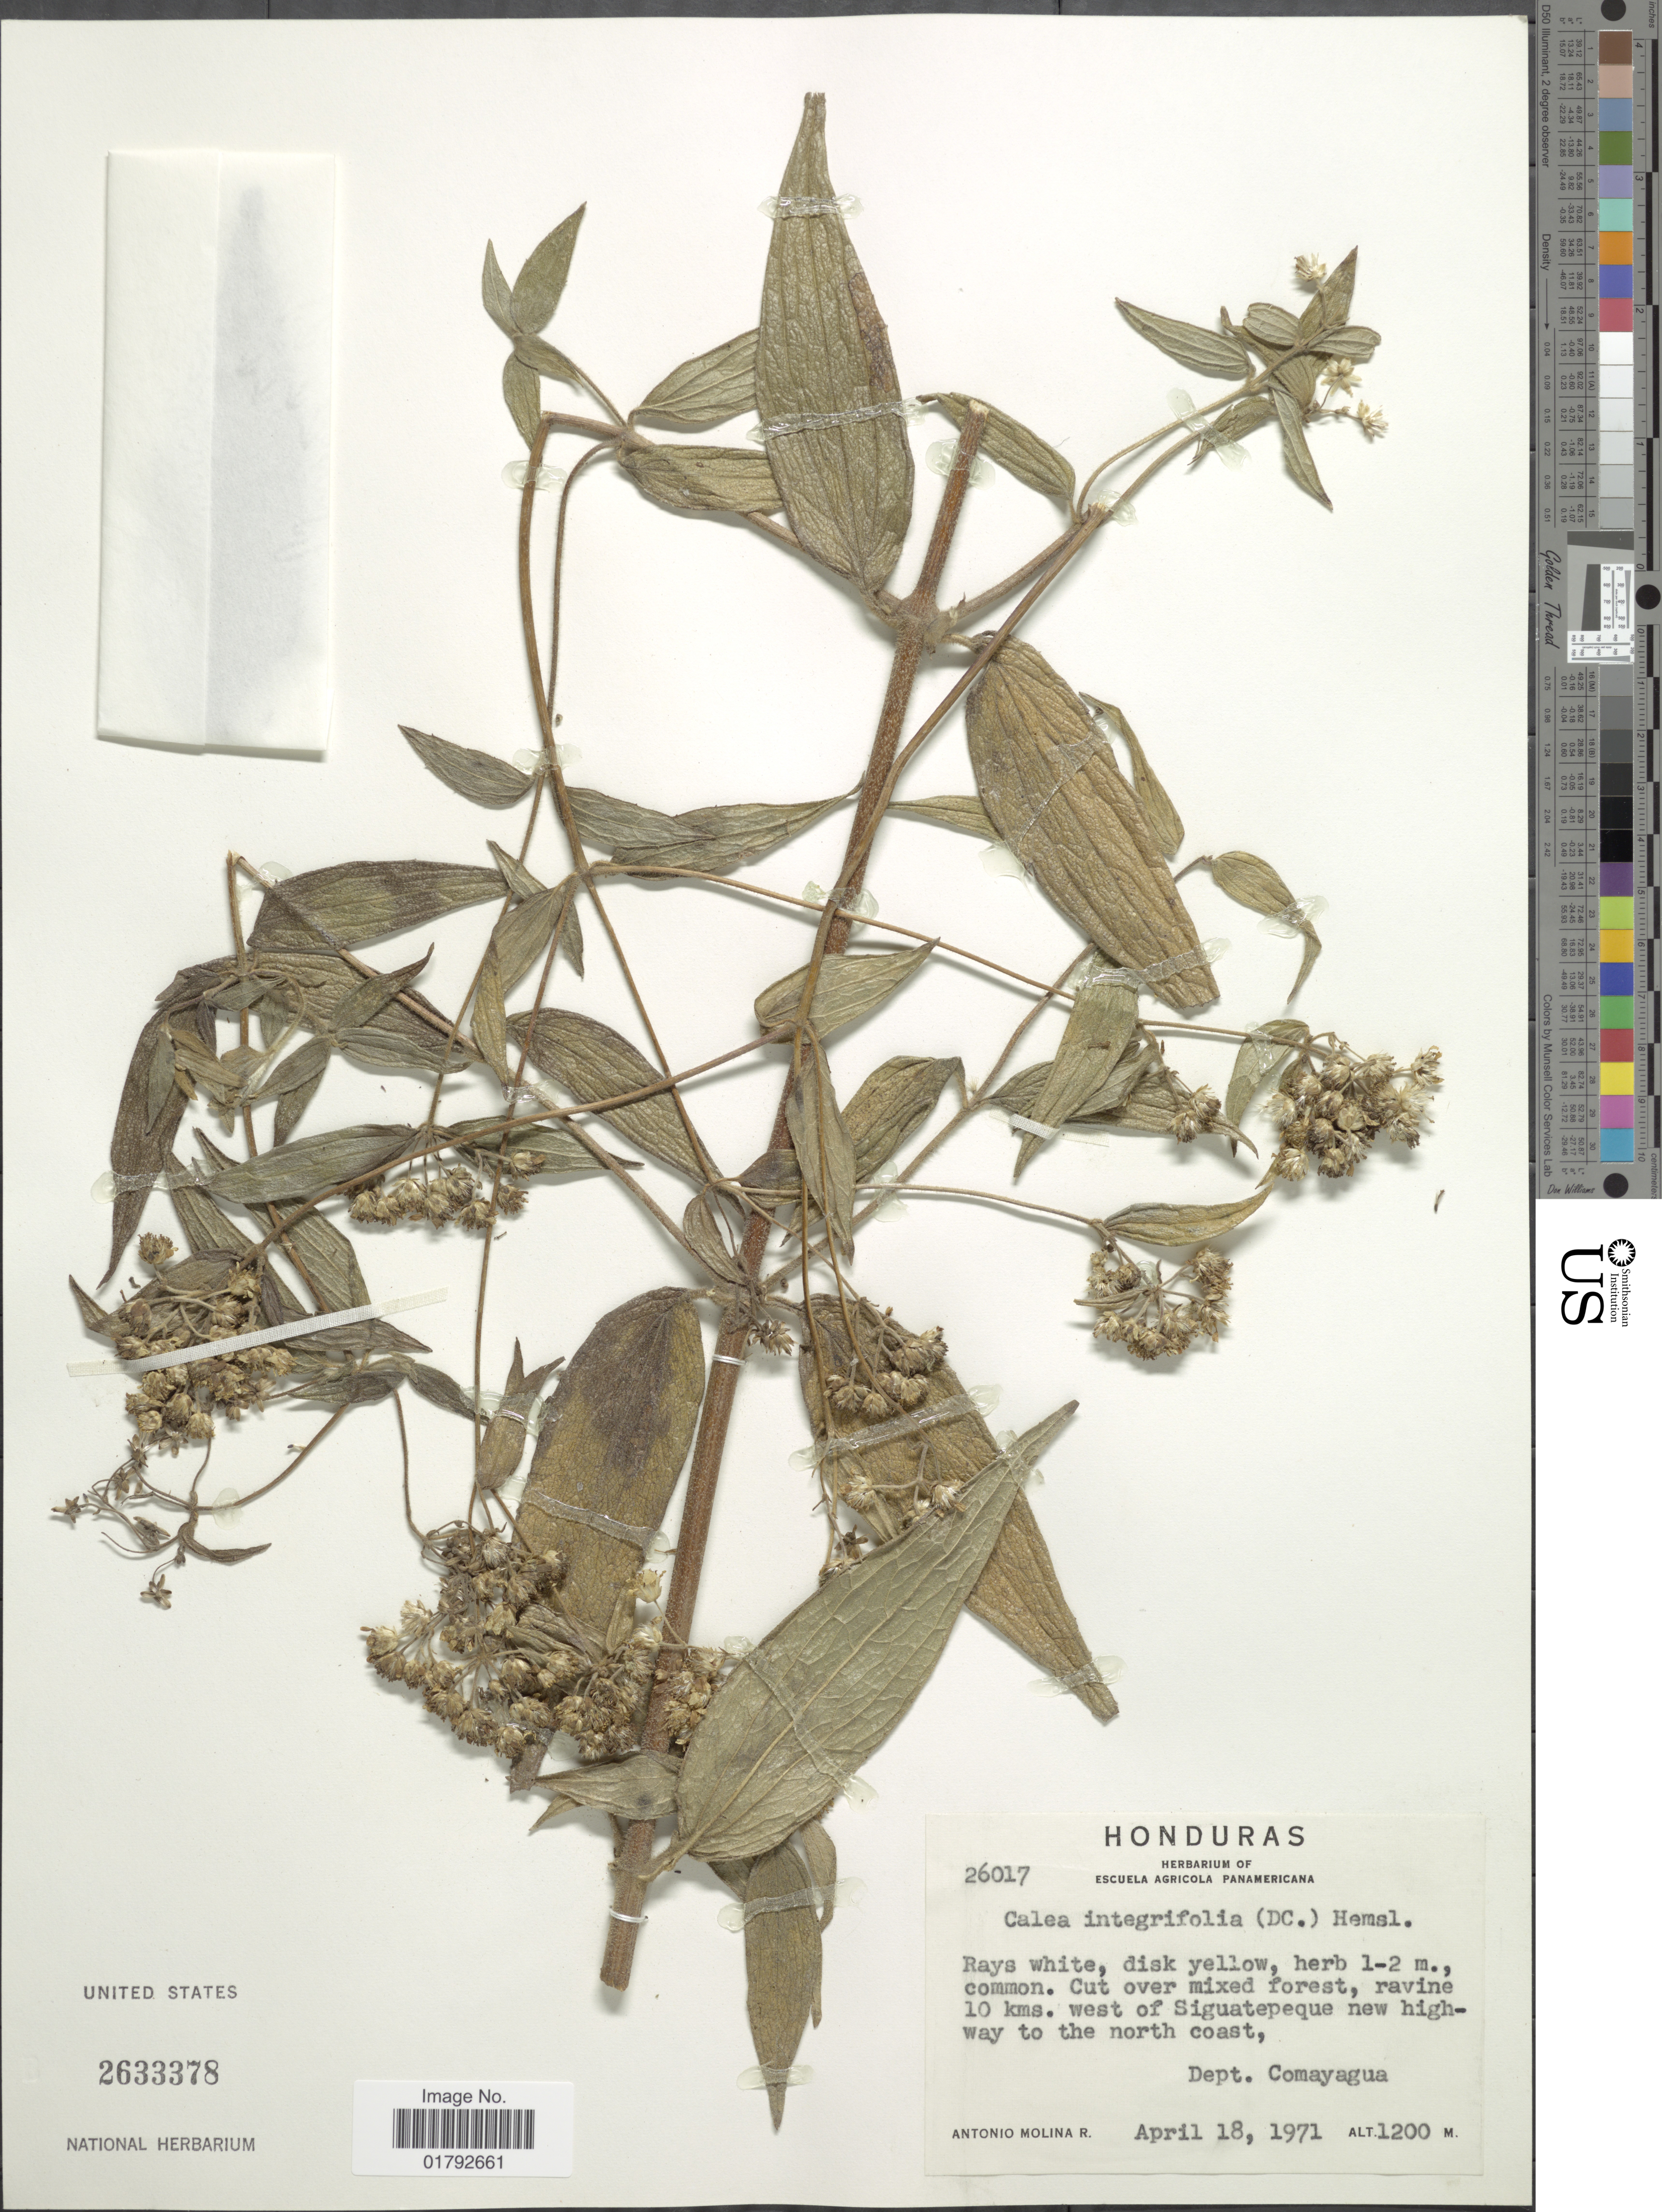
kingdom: Plantae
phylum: Tracheophyta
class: Magnoliopsida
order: Asterales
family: Asteraceae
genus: Alloispermum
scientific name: Alloispermum integrifolium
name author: (DC.) H. Rob.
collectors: A. Molina R.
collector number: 26017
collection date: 1971-04-18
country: Honduras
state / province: Comayagua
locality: Cut over mixed forest, ravine10 kms. west of Siguatepeque new highway to the north coast.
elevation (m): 1200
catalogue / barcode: US 2633378